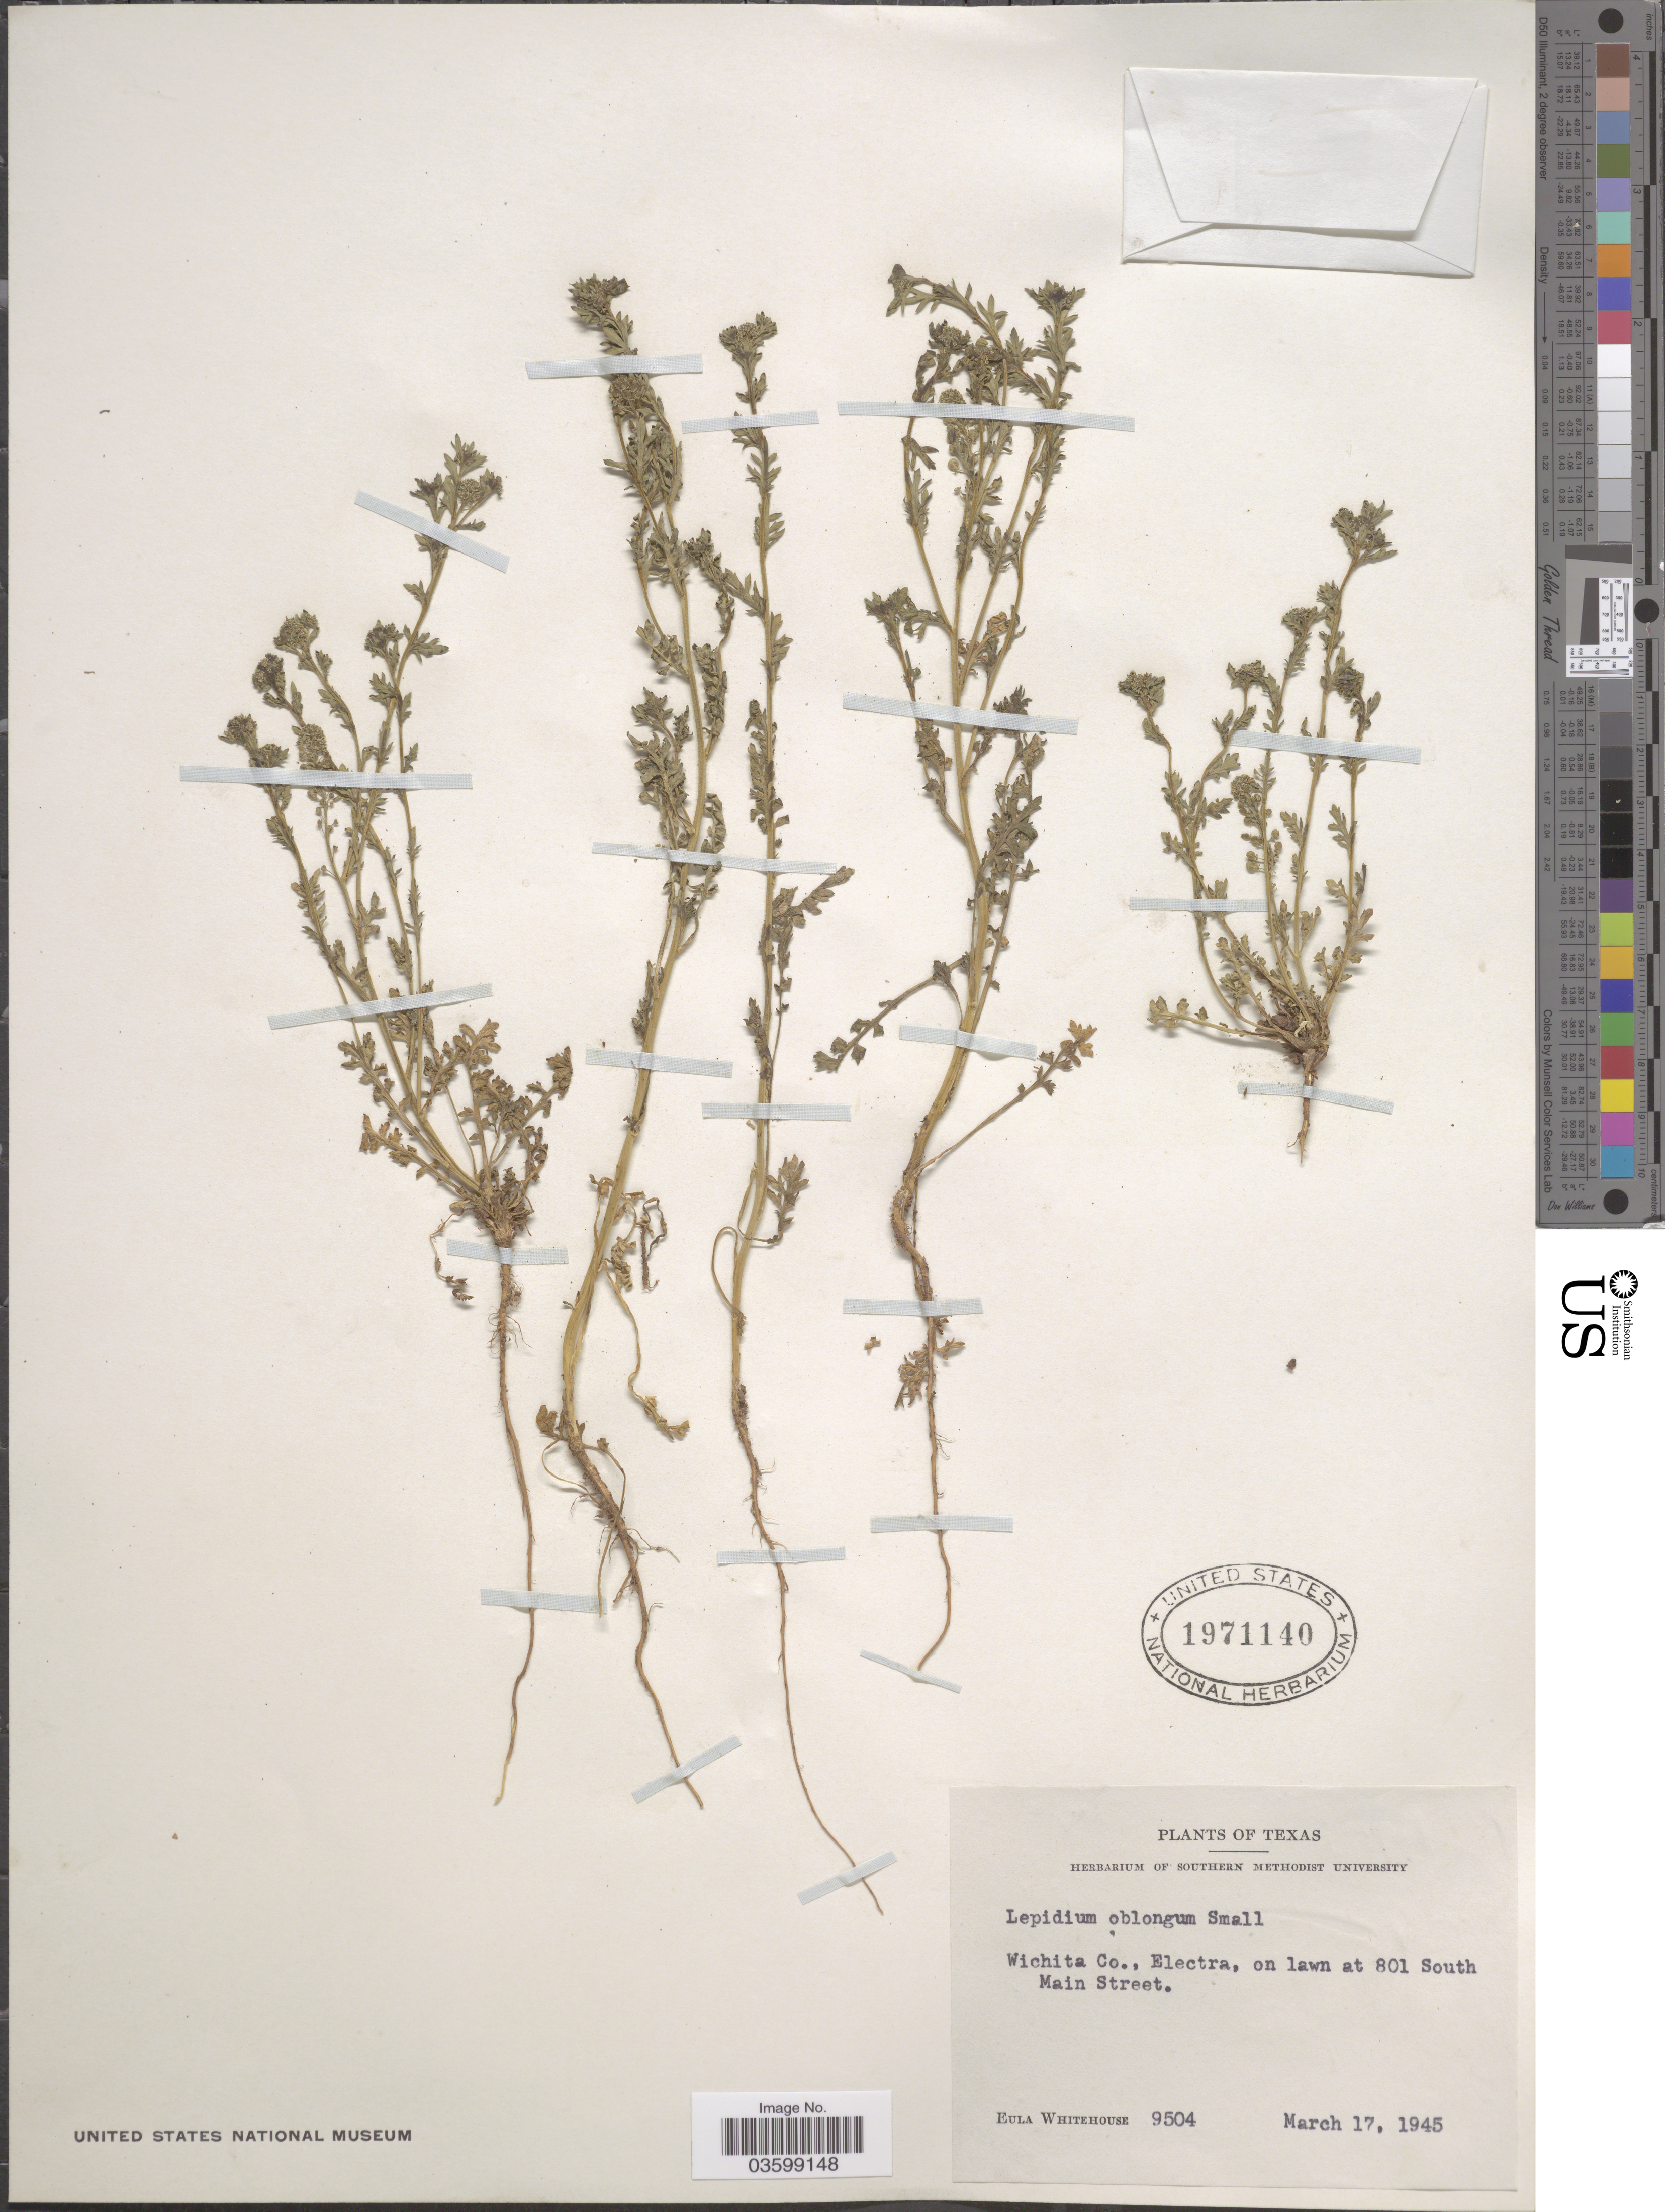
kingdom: Plantae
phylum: Tracheophyta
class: Magnoliopsida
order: Brassicales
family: Brassicaceae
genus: Lepidium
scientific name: Lepidium oblongum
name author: Small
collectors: E. Whitehouse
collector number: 9504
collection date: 1945-03-17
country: United States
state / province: Texas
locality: Wichita Co., Electra, on lawn at 801 South Main Street.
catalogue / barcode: US 1971140